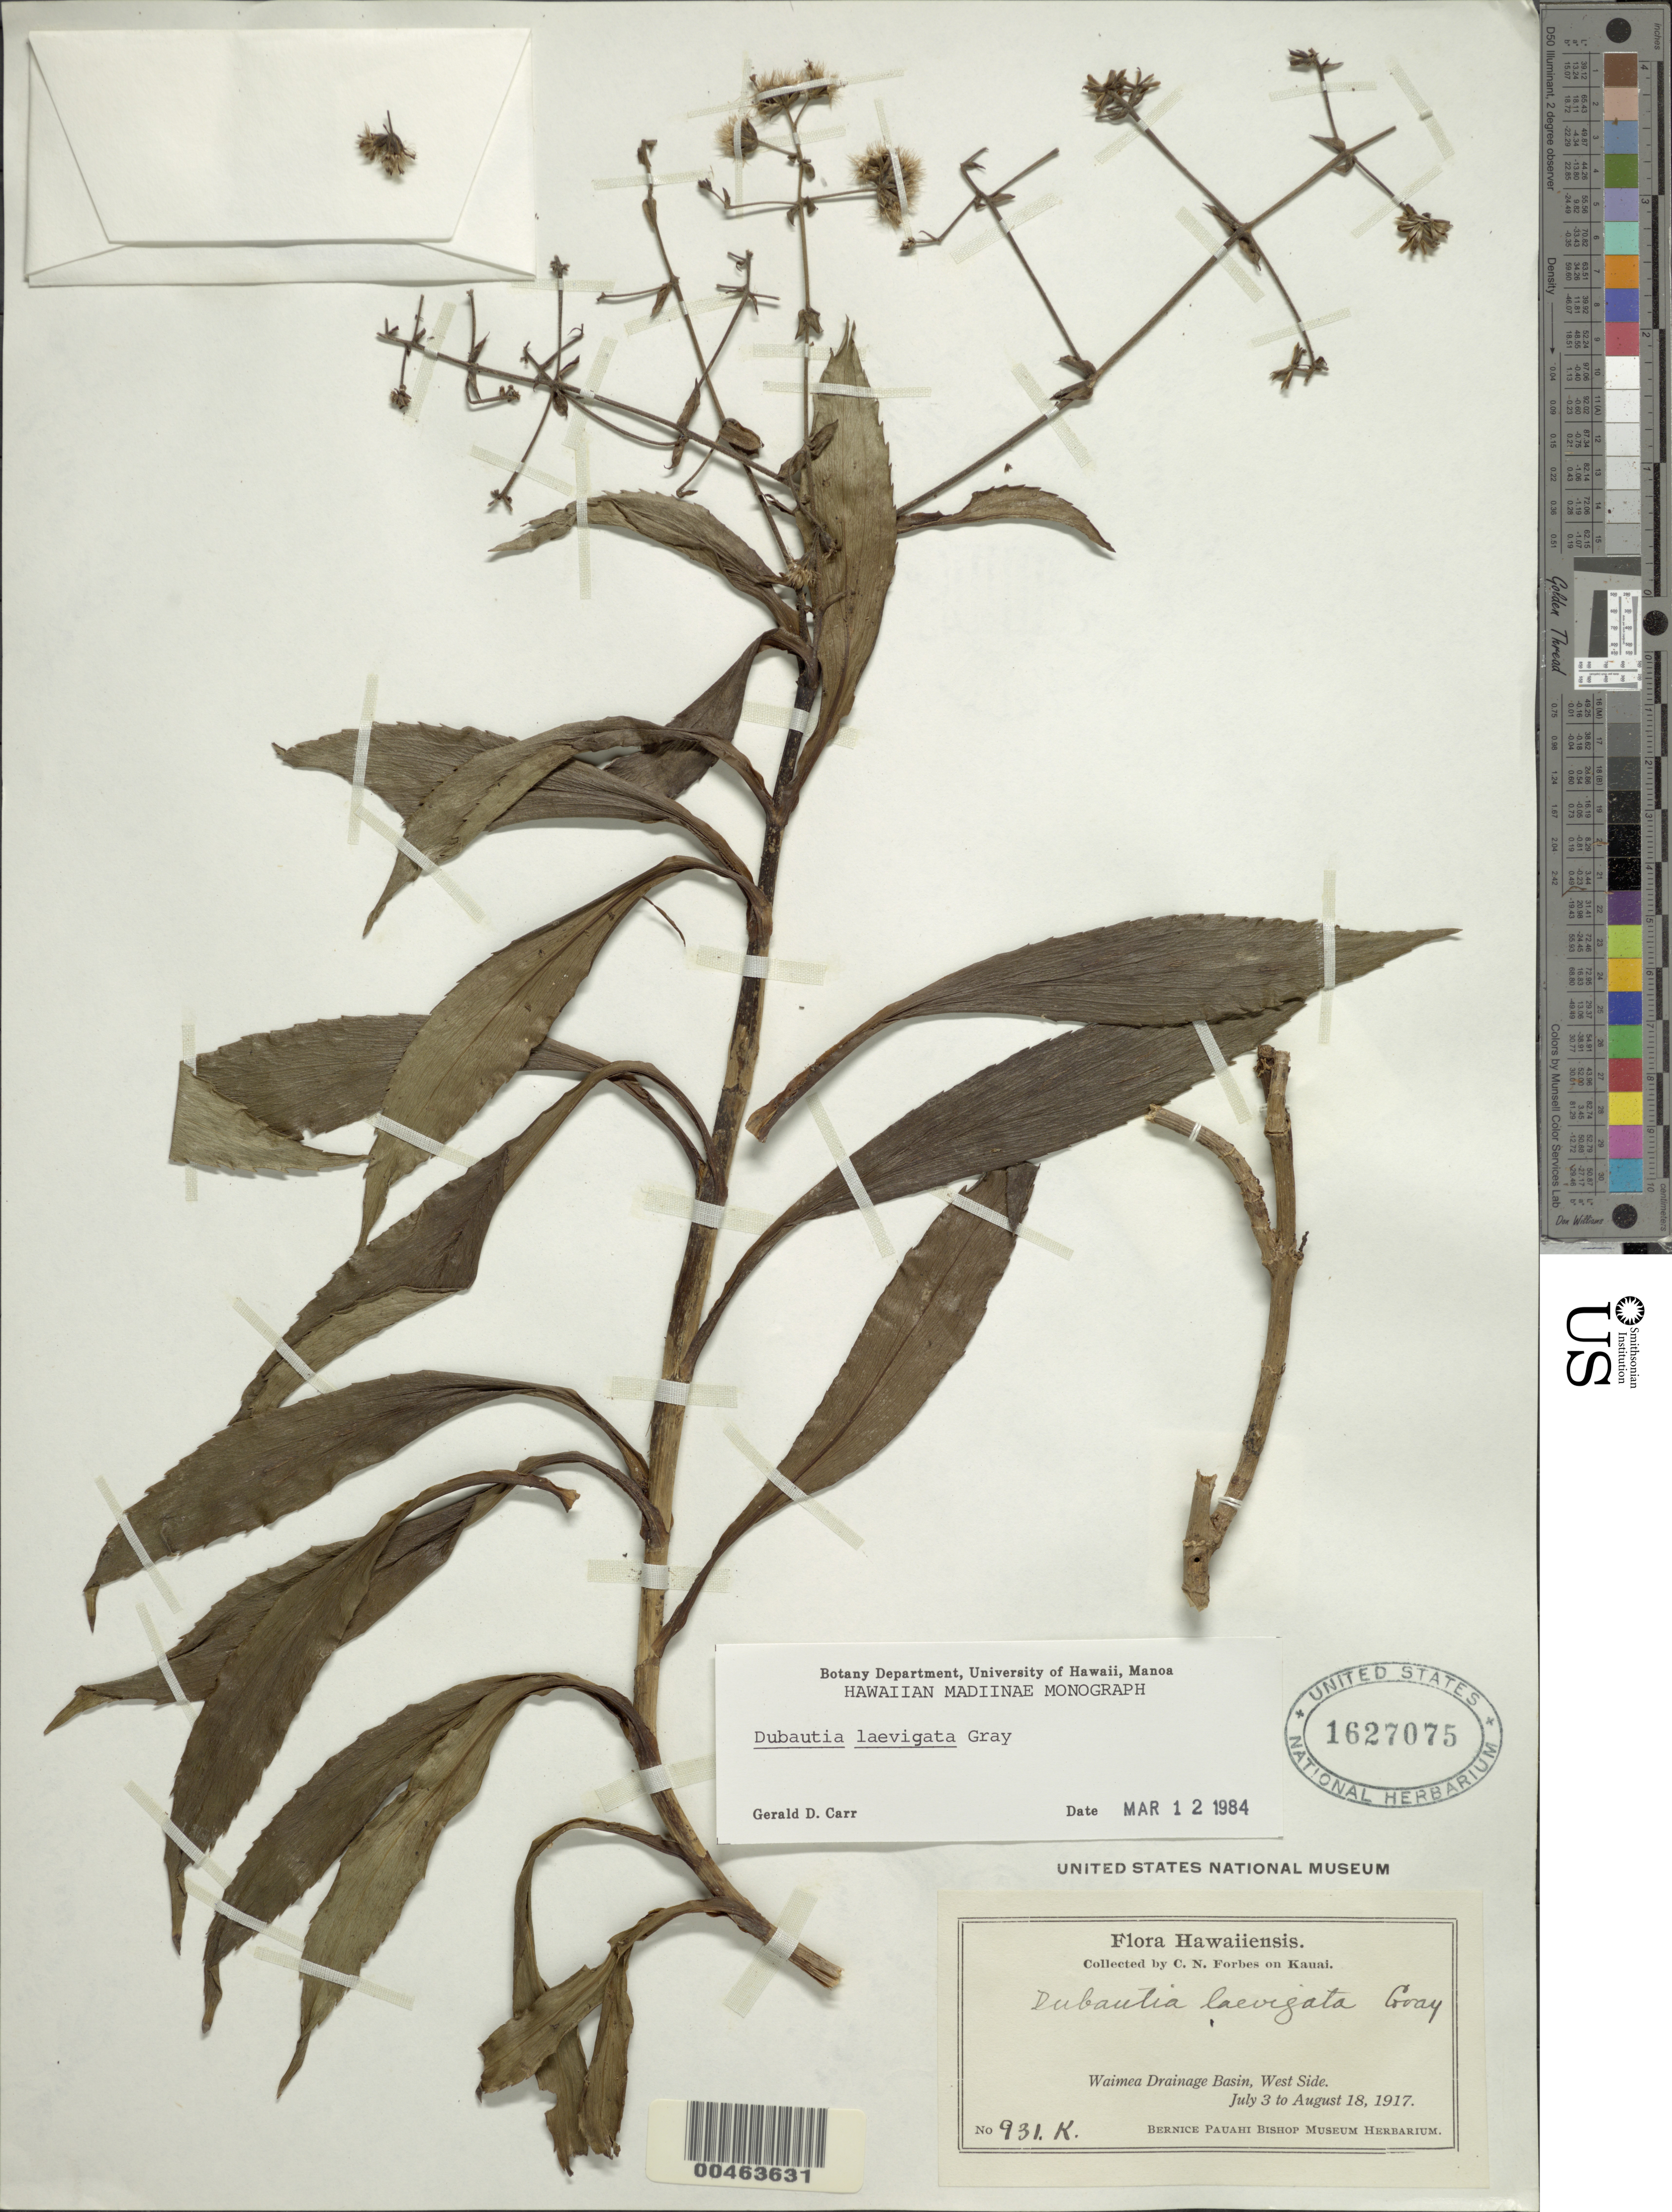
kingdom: Plantae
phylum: Tracheophyta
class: Magnoliopsida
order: Asterales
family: Asteraceae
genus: Dubautia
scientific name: Dubautia laevigata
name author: A. Gray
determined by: Carr, G. D.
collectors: C. N. Forbes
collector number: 931.K.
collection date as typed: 3 Jul 1917 to 18 Aug 1917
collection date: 1917-07-03/1917-08-18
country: United States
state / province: Hawaii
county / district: Kauai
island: Kaua'i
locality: Waimea Drainage Basin, West Side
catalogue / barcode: US 1627075